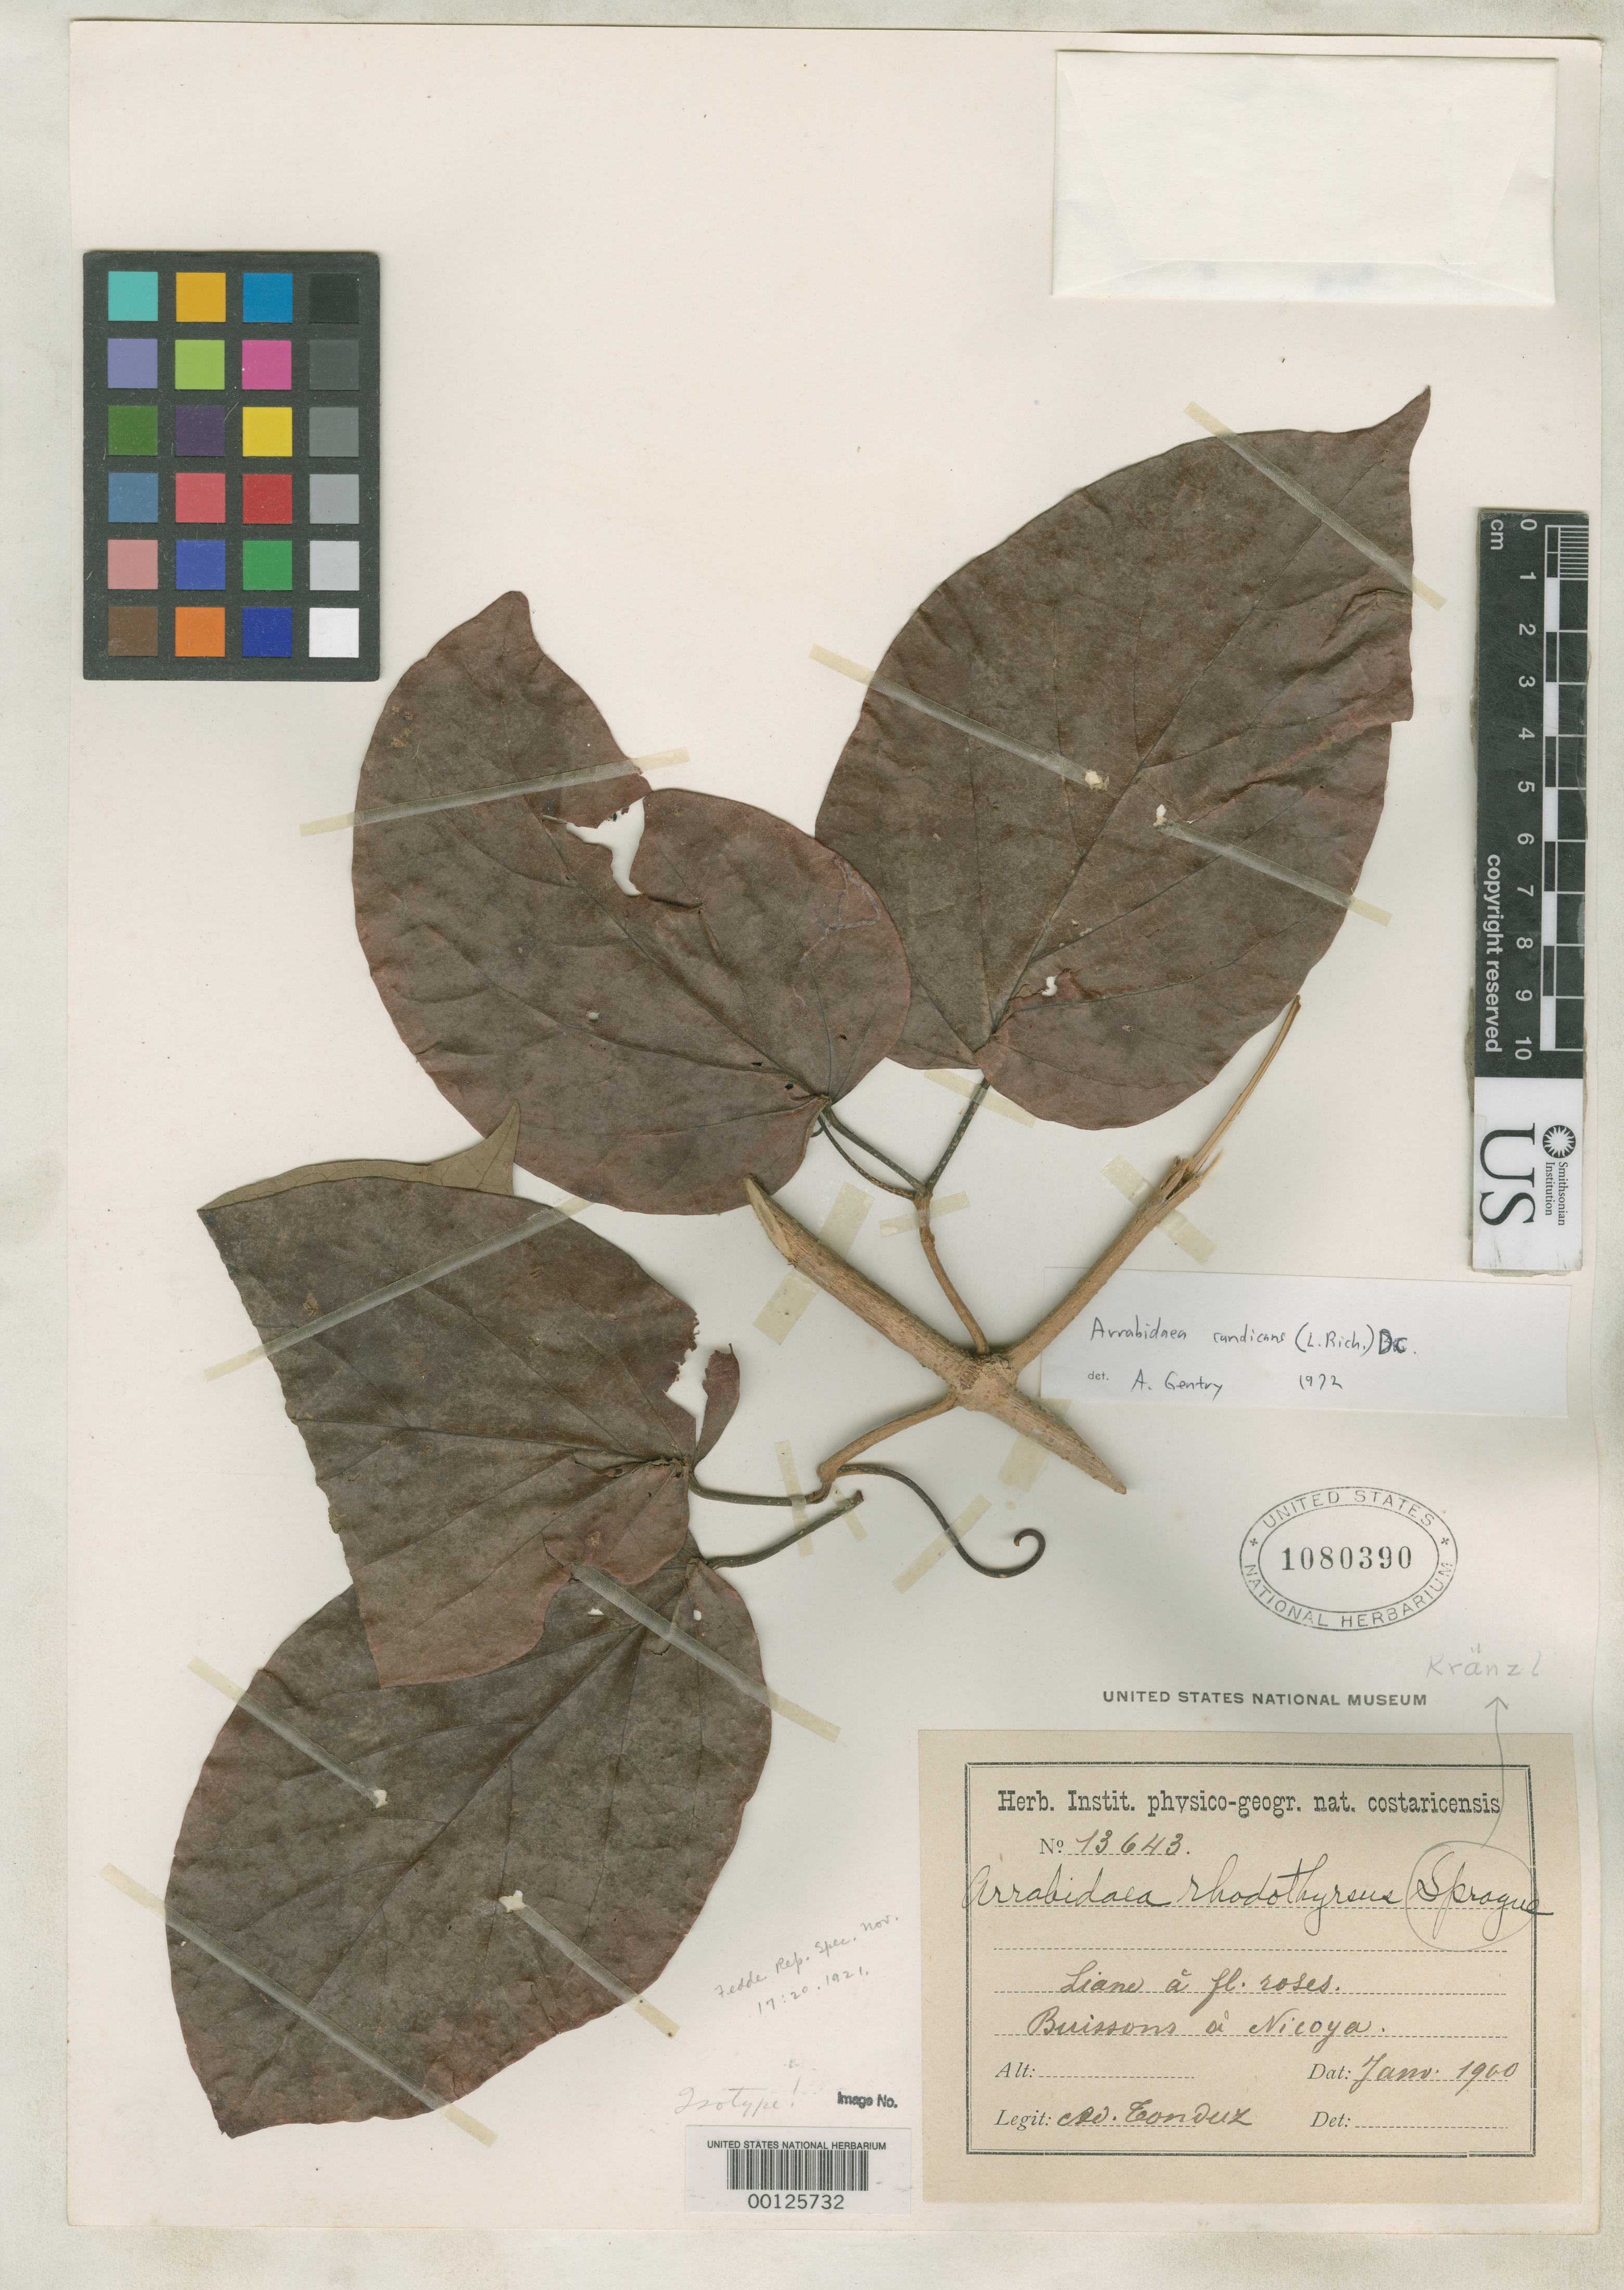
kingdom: Plantae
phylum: Tracheophyta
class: Magnoliopsida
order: Lamiales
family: Bignoniaceae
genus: Arrabidaea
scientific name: Arrabidaea rhodothyrsus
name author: Kraenzl.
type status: Isotype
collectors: A. Tonduz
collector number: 13643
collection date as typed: Jan 1900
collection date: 1900-01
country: Costa Rica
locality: Nicoya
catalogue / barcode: US 1080390